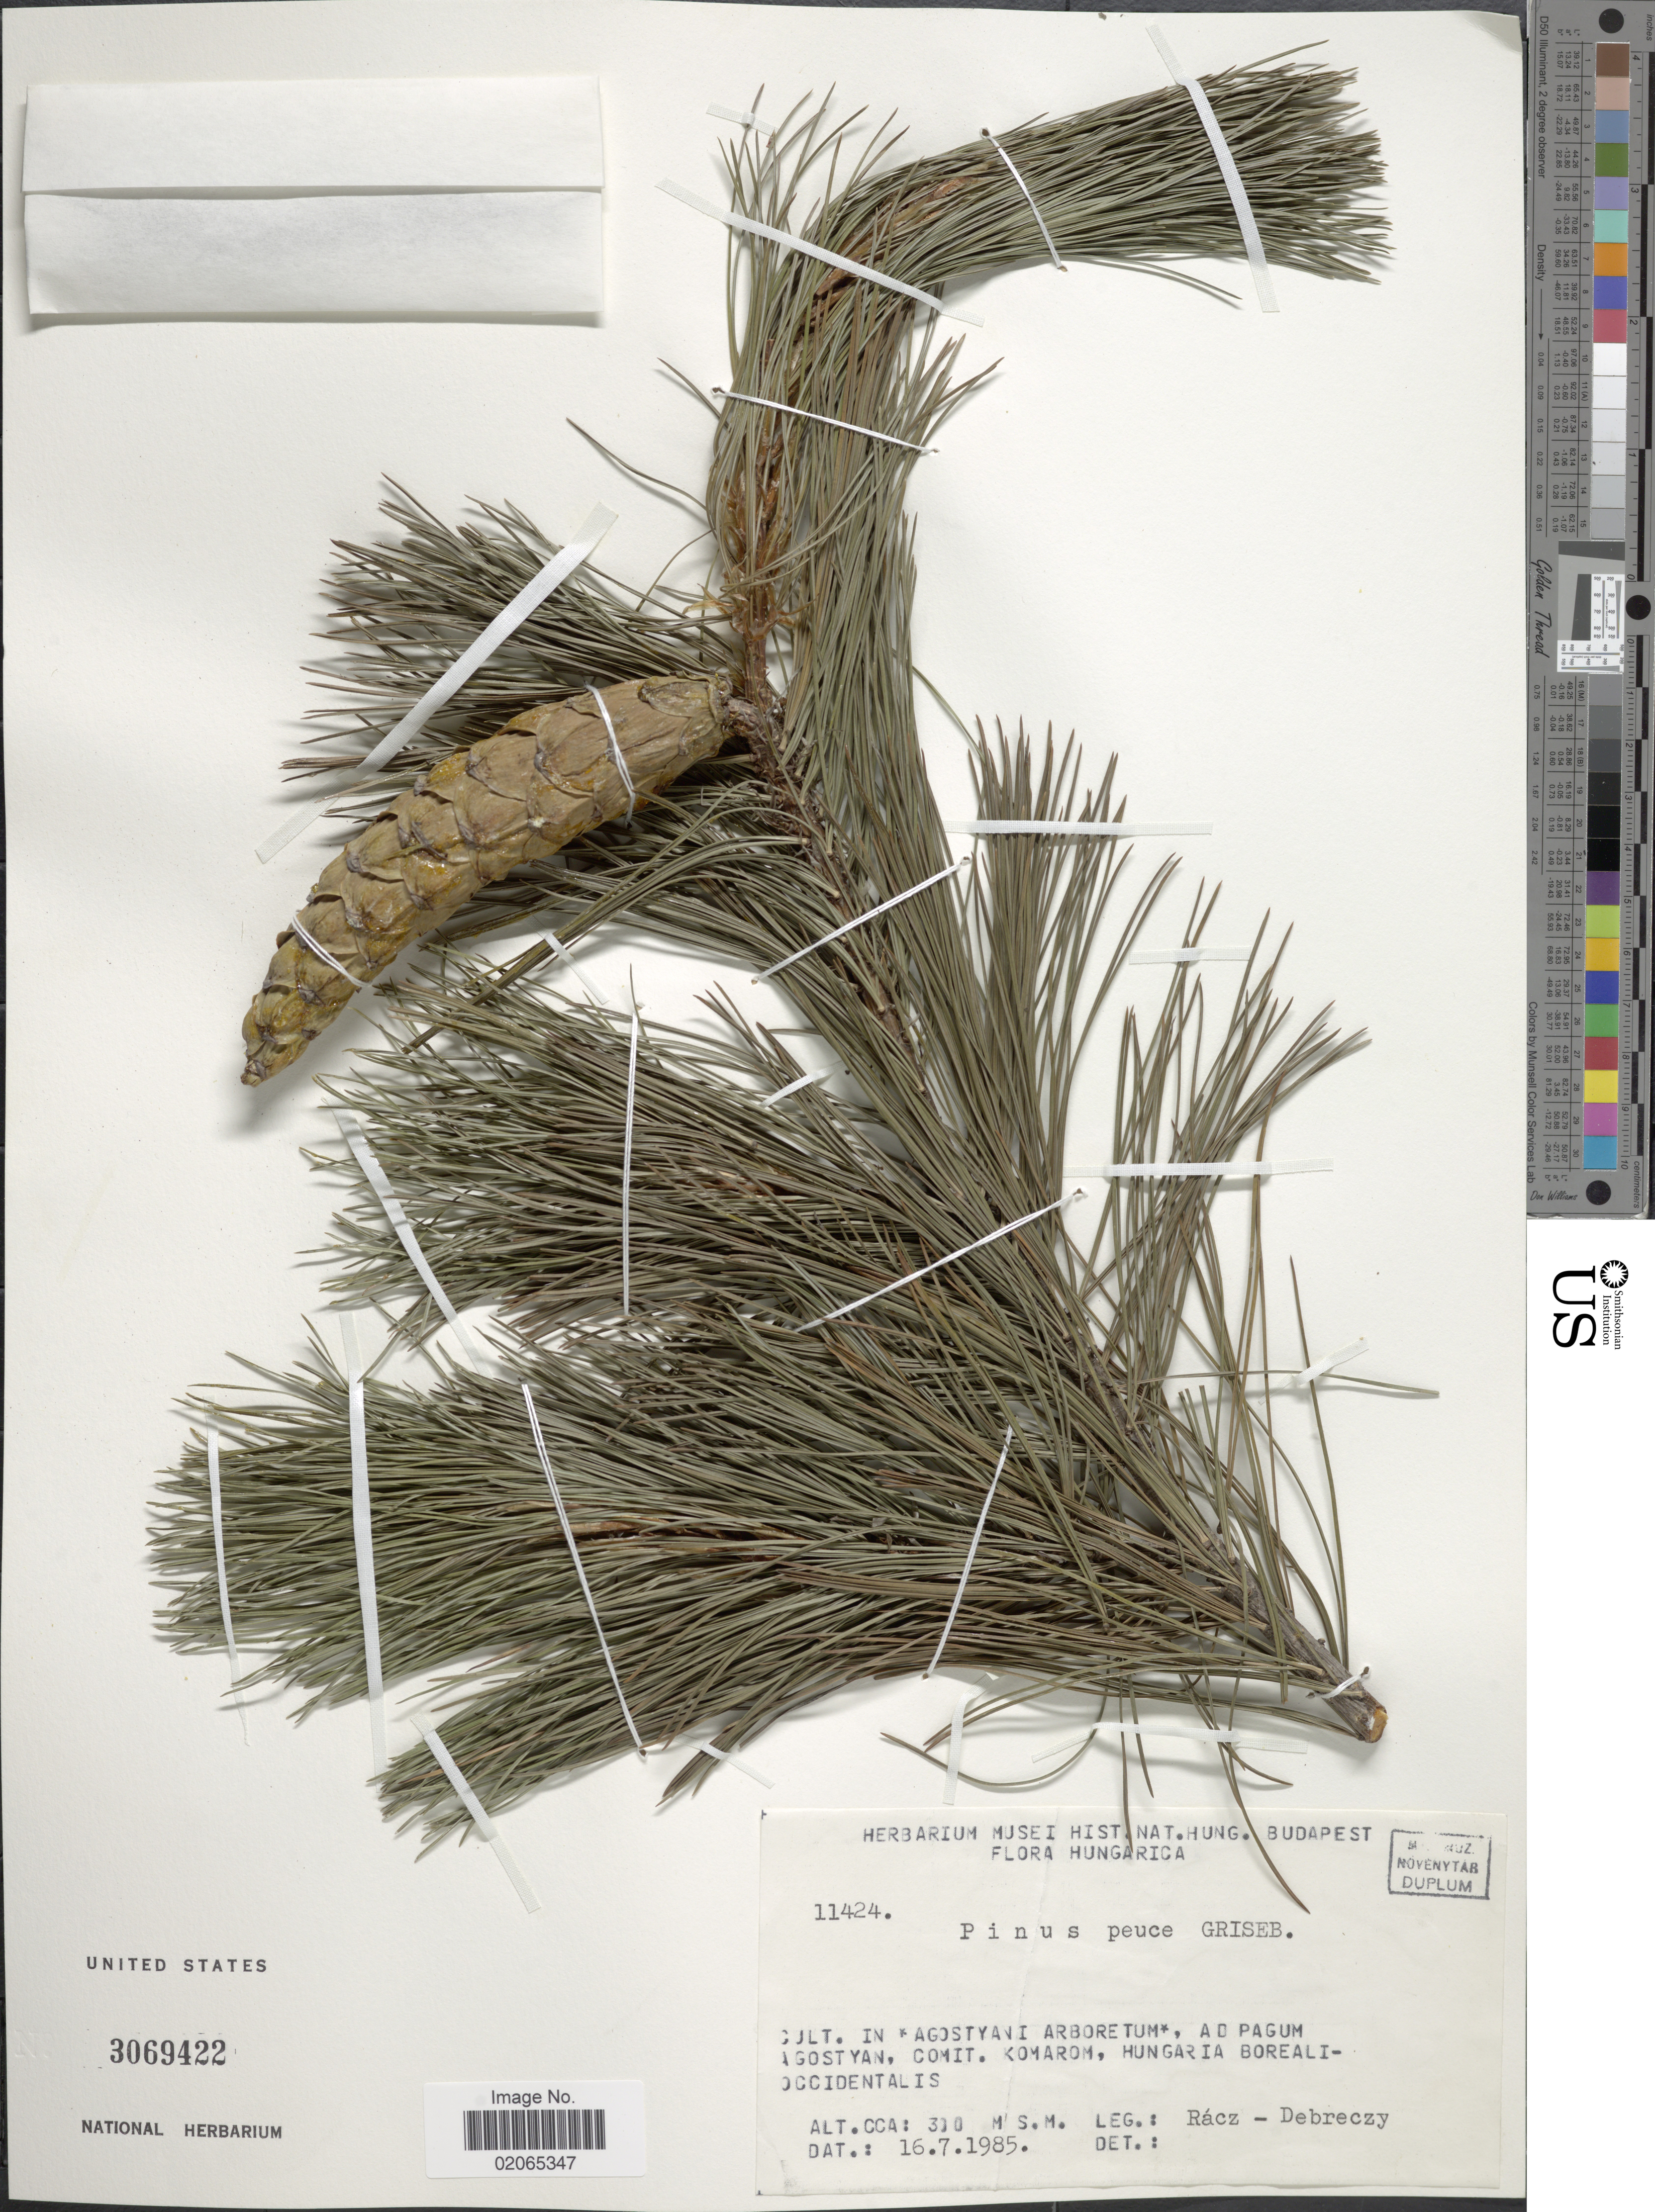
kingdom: Plantae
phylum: Tracheophyta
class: Pinopsida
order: Pinales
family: Pinaceae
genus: Pinus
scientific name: Pinus peuce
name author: Griseb.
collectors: Rácz & Z. Debreczy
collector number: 11424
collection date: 1985-07-16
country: Hungary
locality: Cult. in Agostyani Arboretum ad pagum Agostyan. Comit. Komarom, Hungaria Boreali-Occidentalis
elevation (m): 300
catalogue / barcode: US 3069422